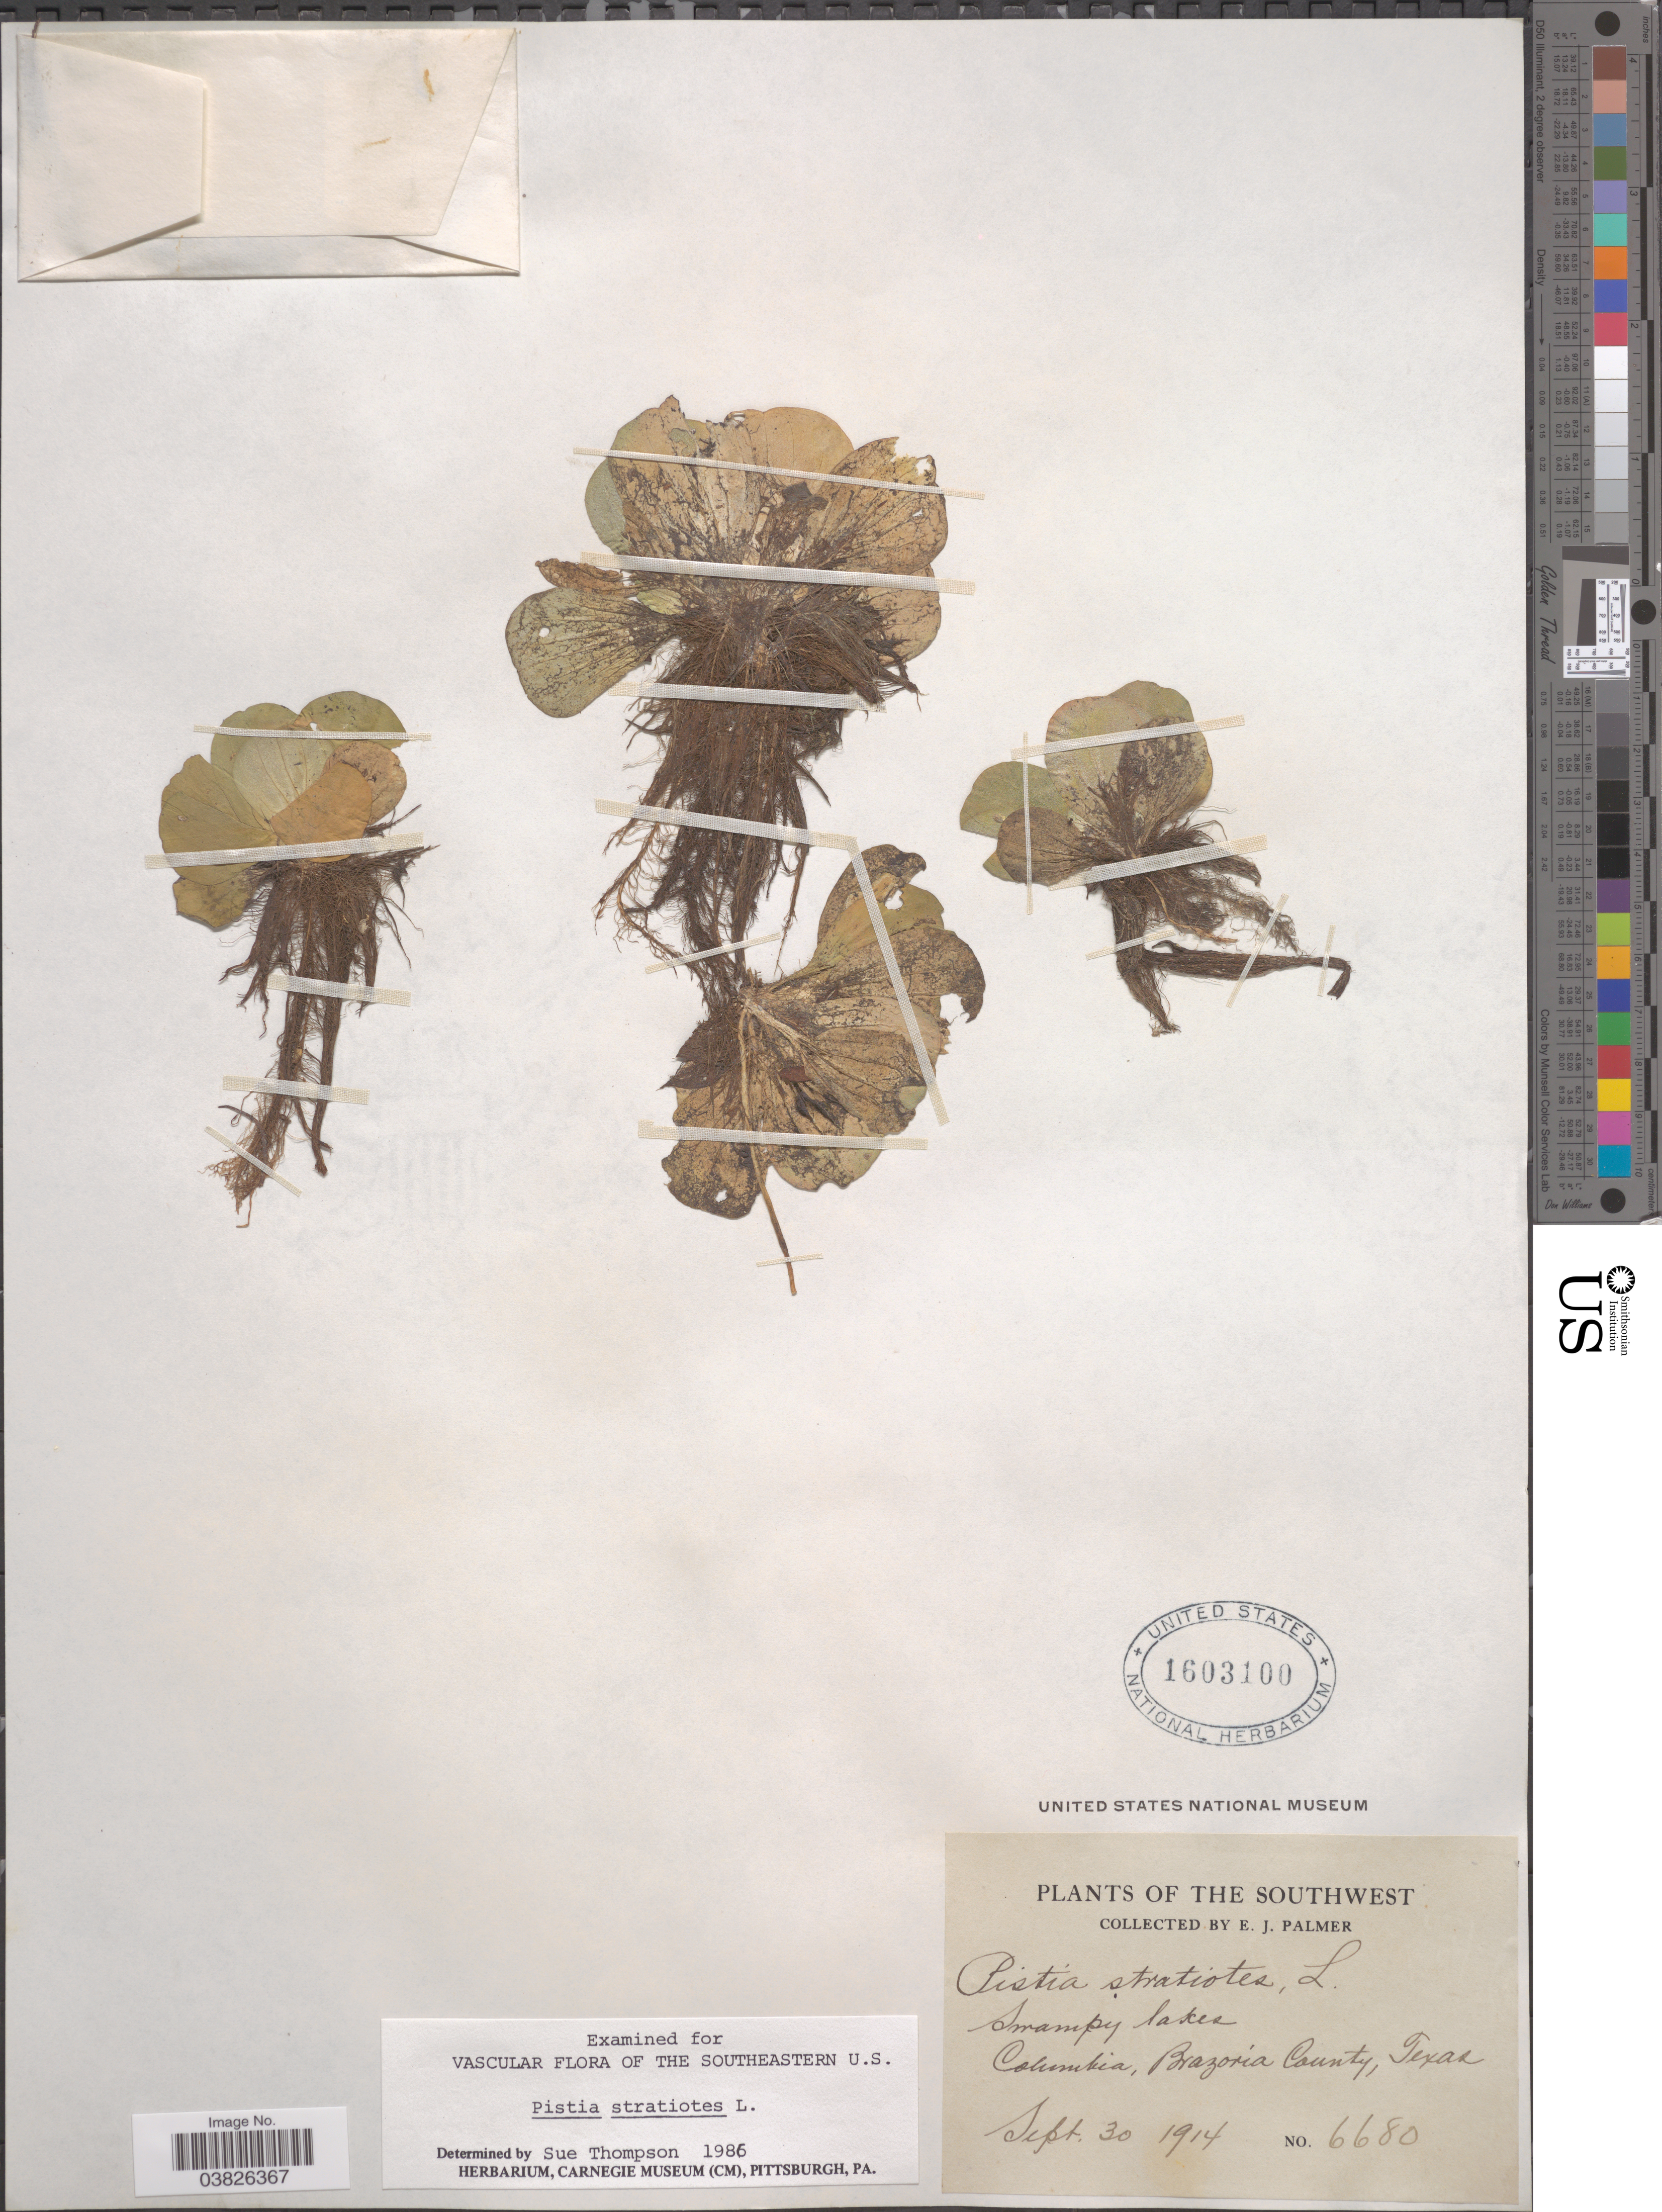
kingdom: Plantae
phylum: Tracheophyta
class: Liliopsida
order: Alismatales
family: Araceae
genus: Pistia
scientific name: Pistia stratiotes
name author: L.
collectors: E. J. Palmer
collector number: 6680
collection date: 1914-09-30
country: United States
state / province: Texas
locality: The Southwest. Swampy lakes. Columbia, Brazoria County.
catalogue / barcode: US 1603100